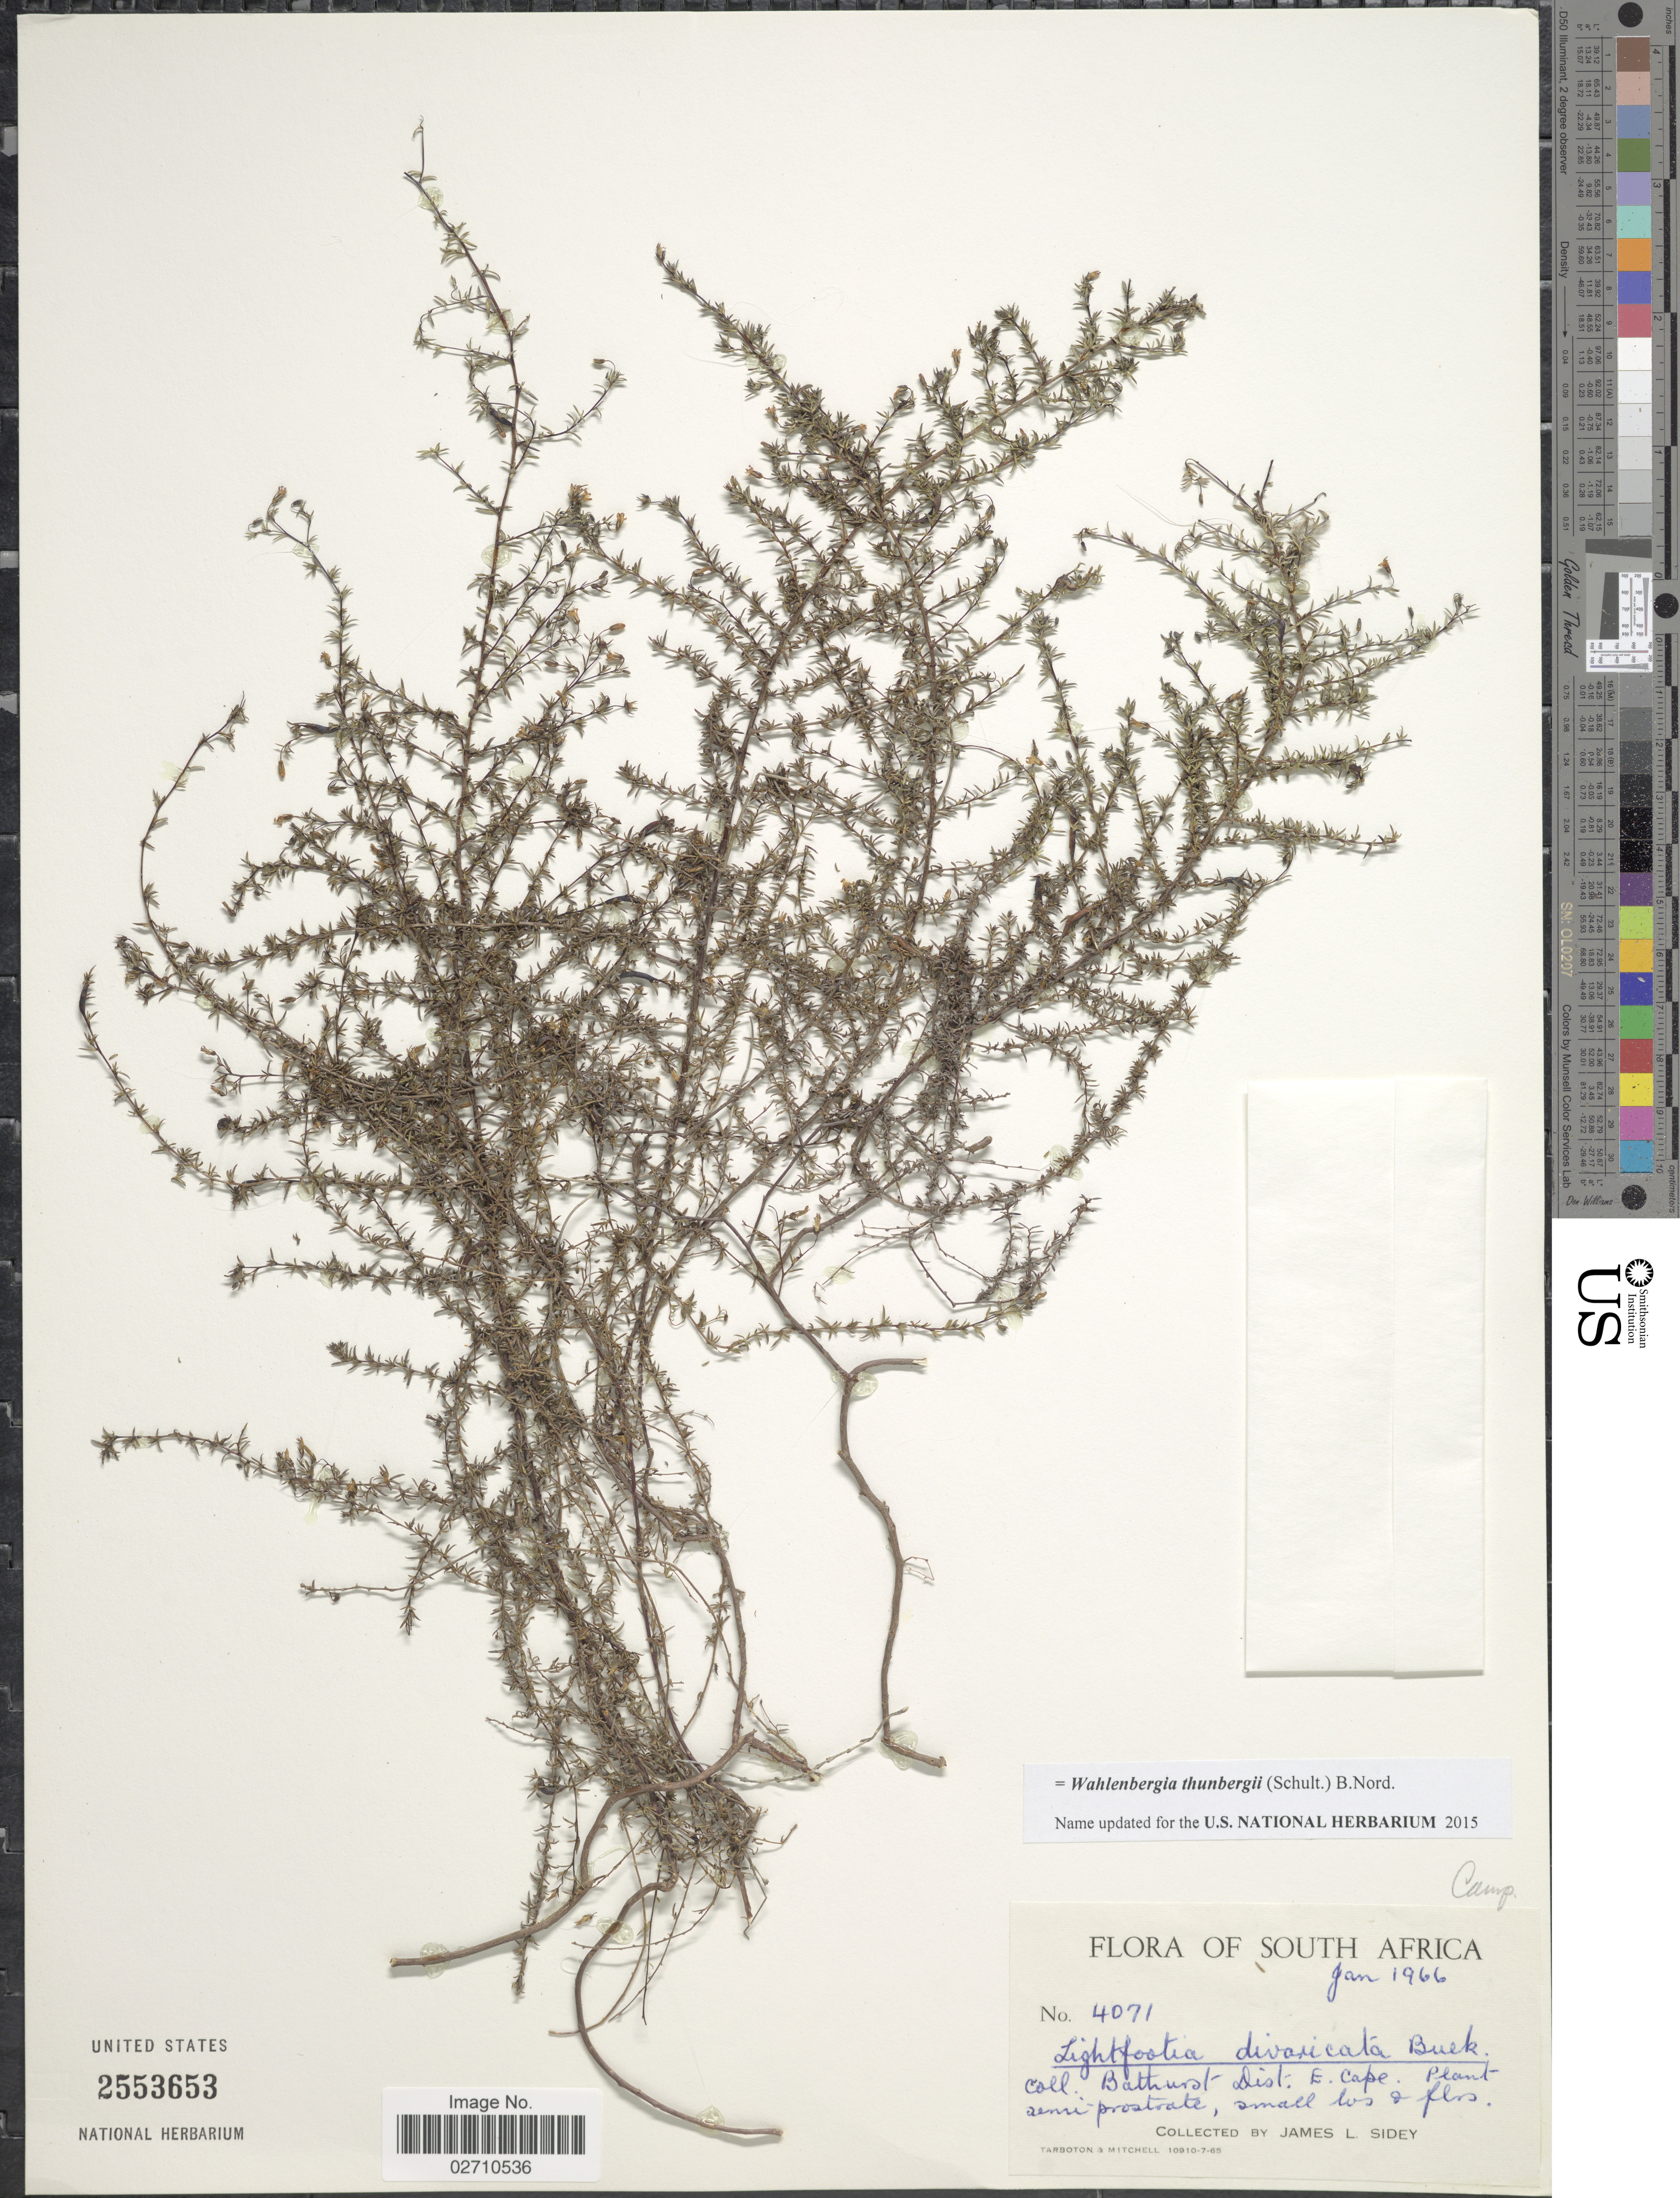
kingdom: Plantae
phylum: Tracheophyta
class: Magnoliopsida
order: Asterales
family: Campanulaceae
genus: Wahlenbergia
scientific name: Wahlenbergia thunbergii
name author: (Roem. & Schult.) B. Nord.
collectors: J. L. Sidey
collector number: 4071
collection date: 1966-01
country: South Africa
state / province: Eastern Cape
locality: Bathurst Dist., E. Cape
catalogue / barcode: US 2553653